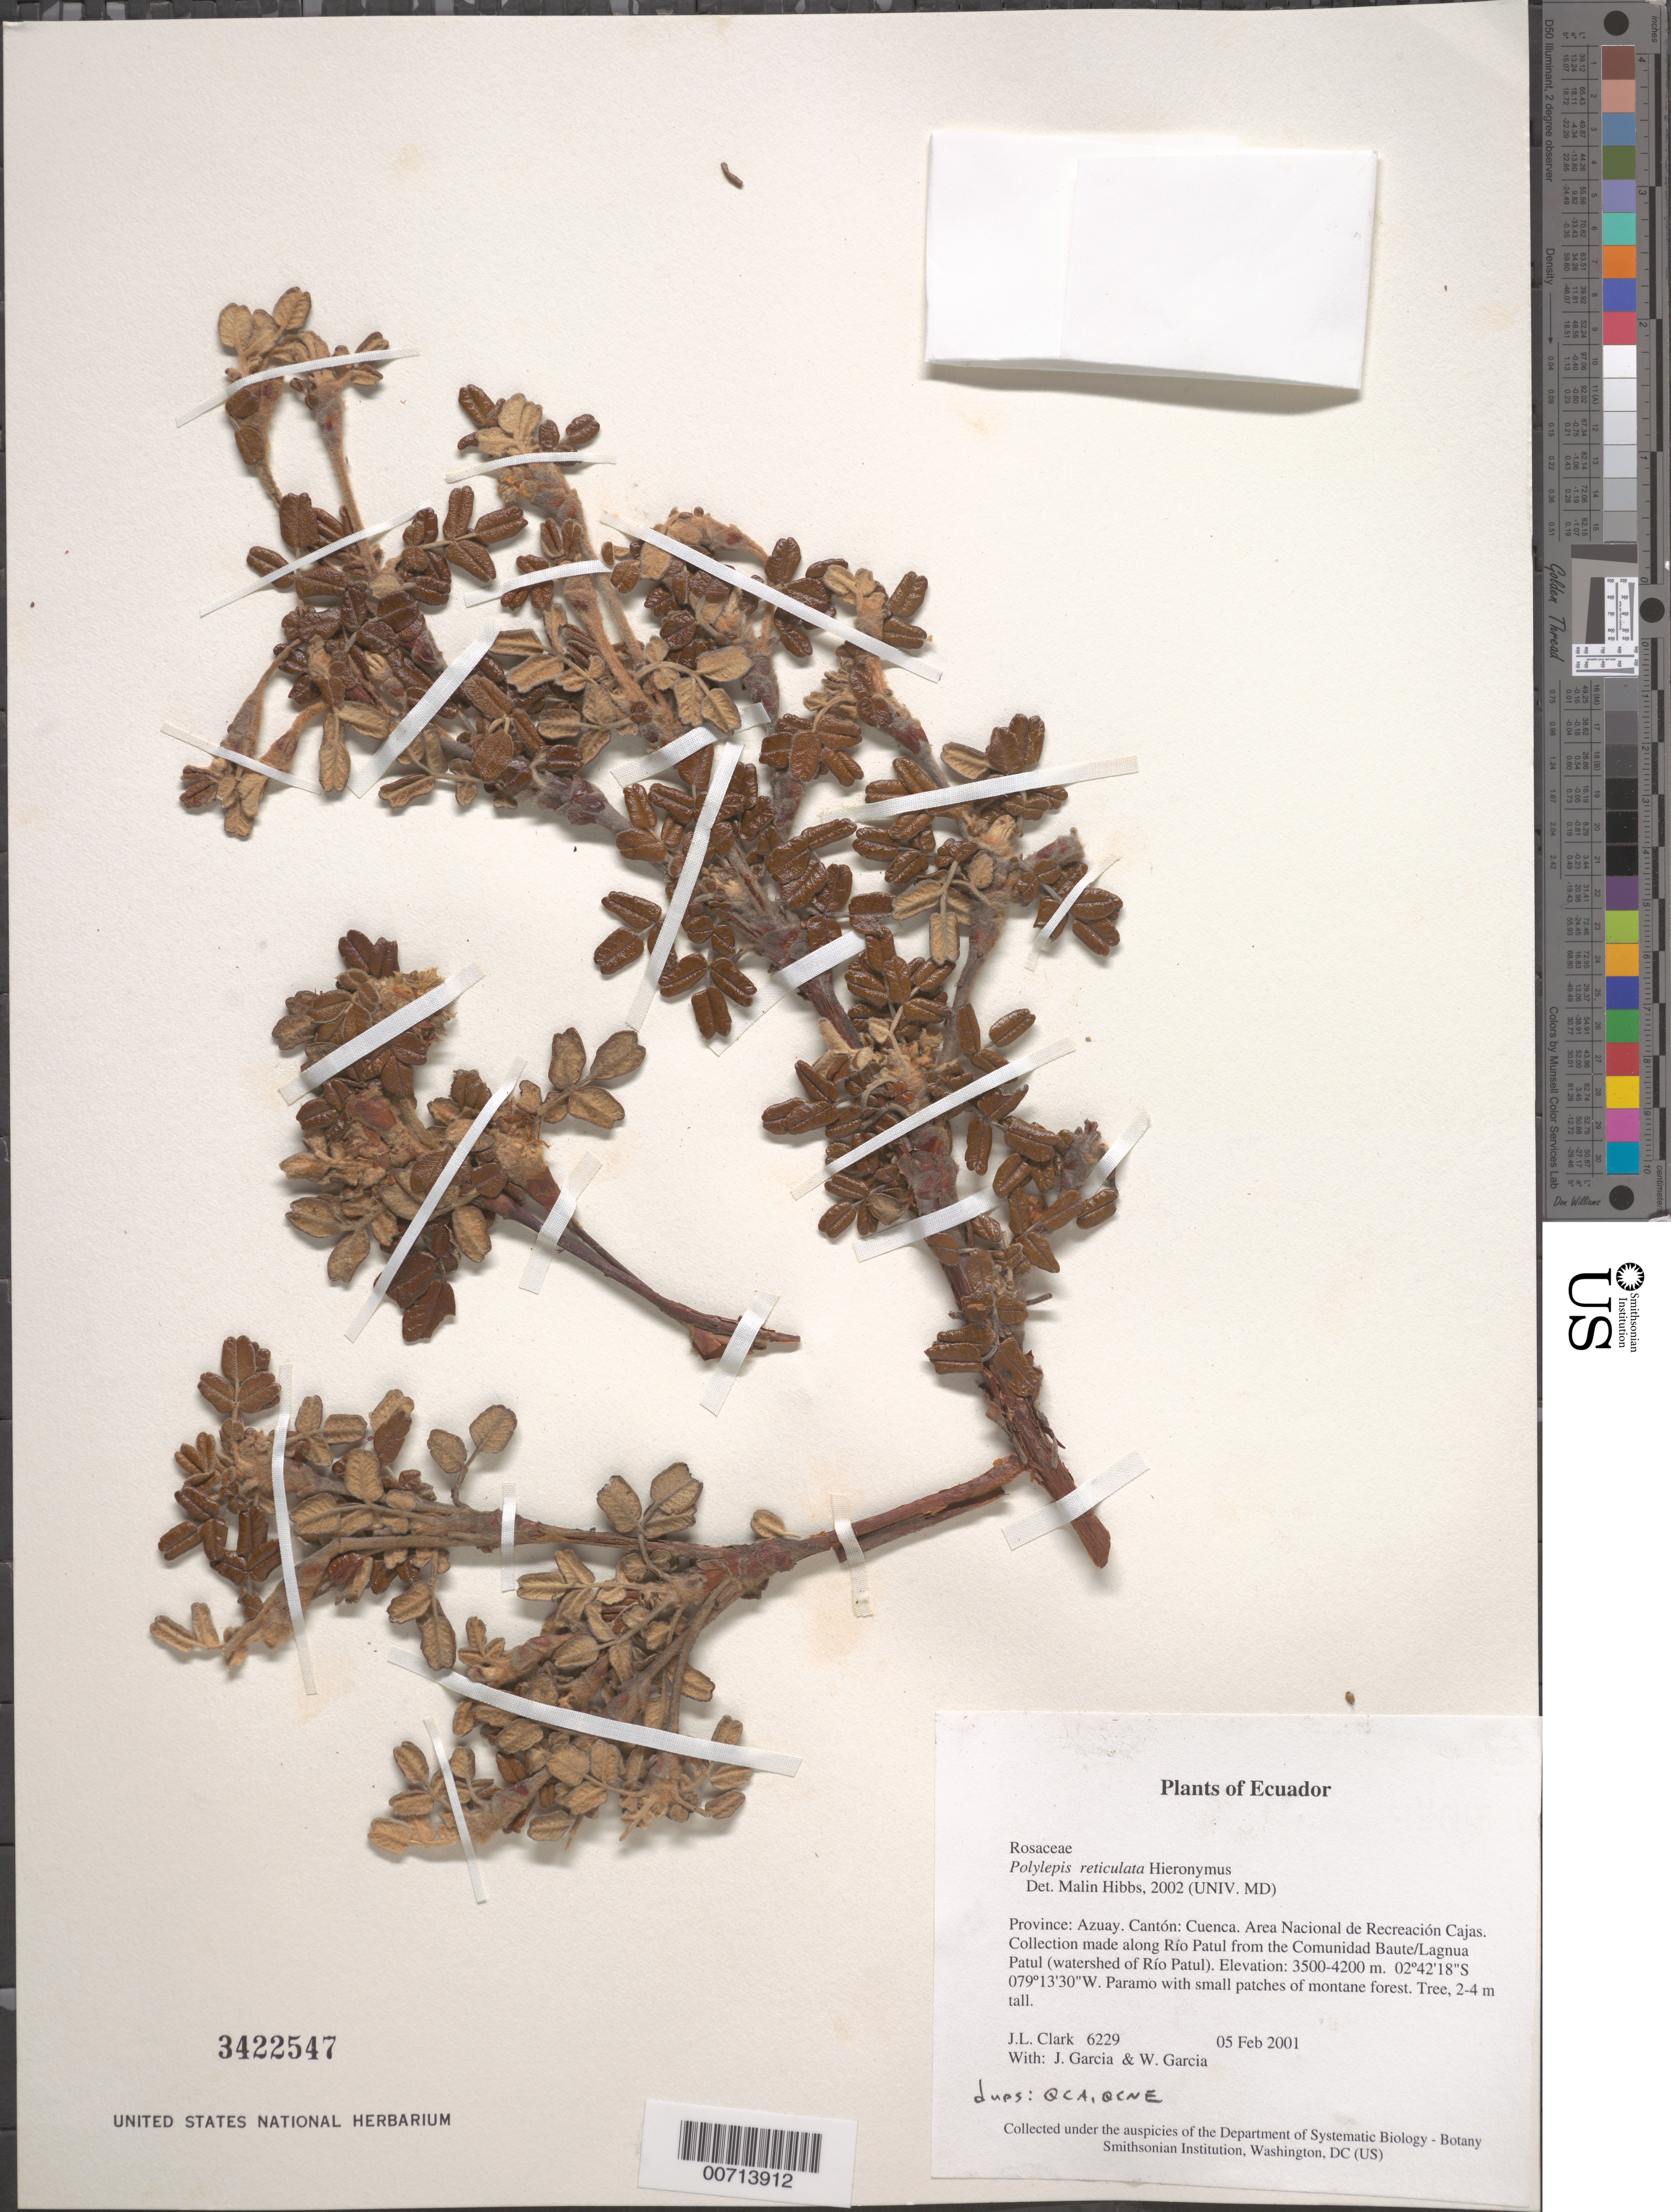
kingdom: Plantae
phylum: Tracheophyta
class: Magnoliopsida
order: Rosales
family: Rosaceae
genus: Polylepis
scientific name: Polylepis reticulata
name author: Hieron.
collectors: J. L. Clark, J. Garcia & W. Garcia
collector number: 6229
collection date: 2001-02-05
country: Ecuador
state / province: Azuay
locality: Cantón: Cuenca. Area Nacional de Recreación Cajas. Along Río Patul from the Comunidad Baute/Lagnua Patul (watershed of Río Patul).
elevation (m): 3500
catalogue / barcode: US 3422547